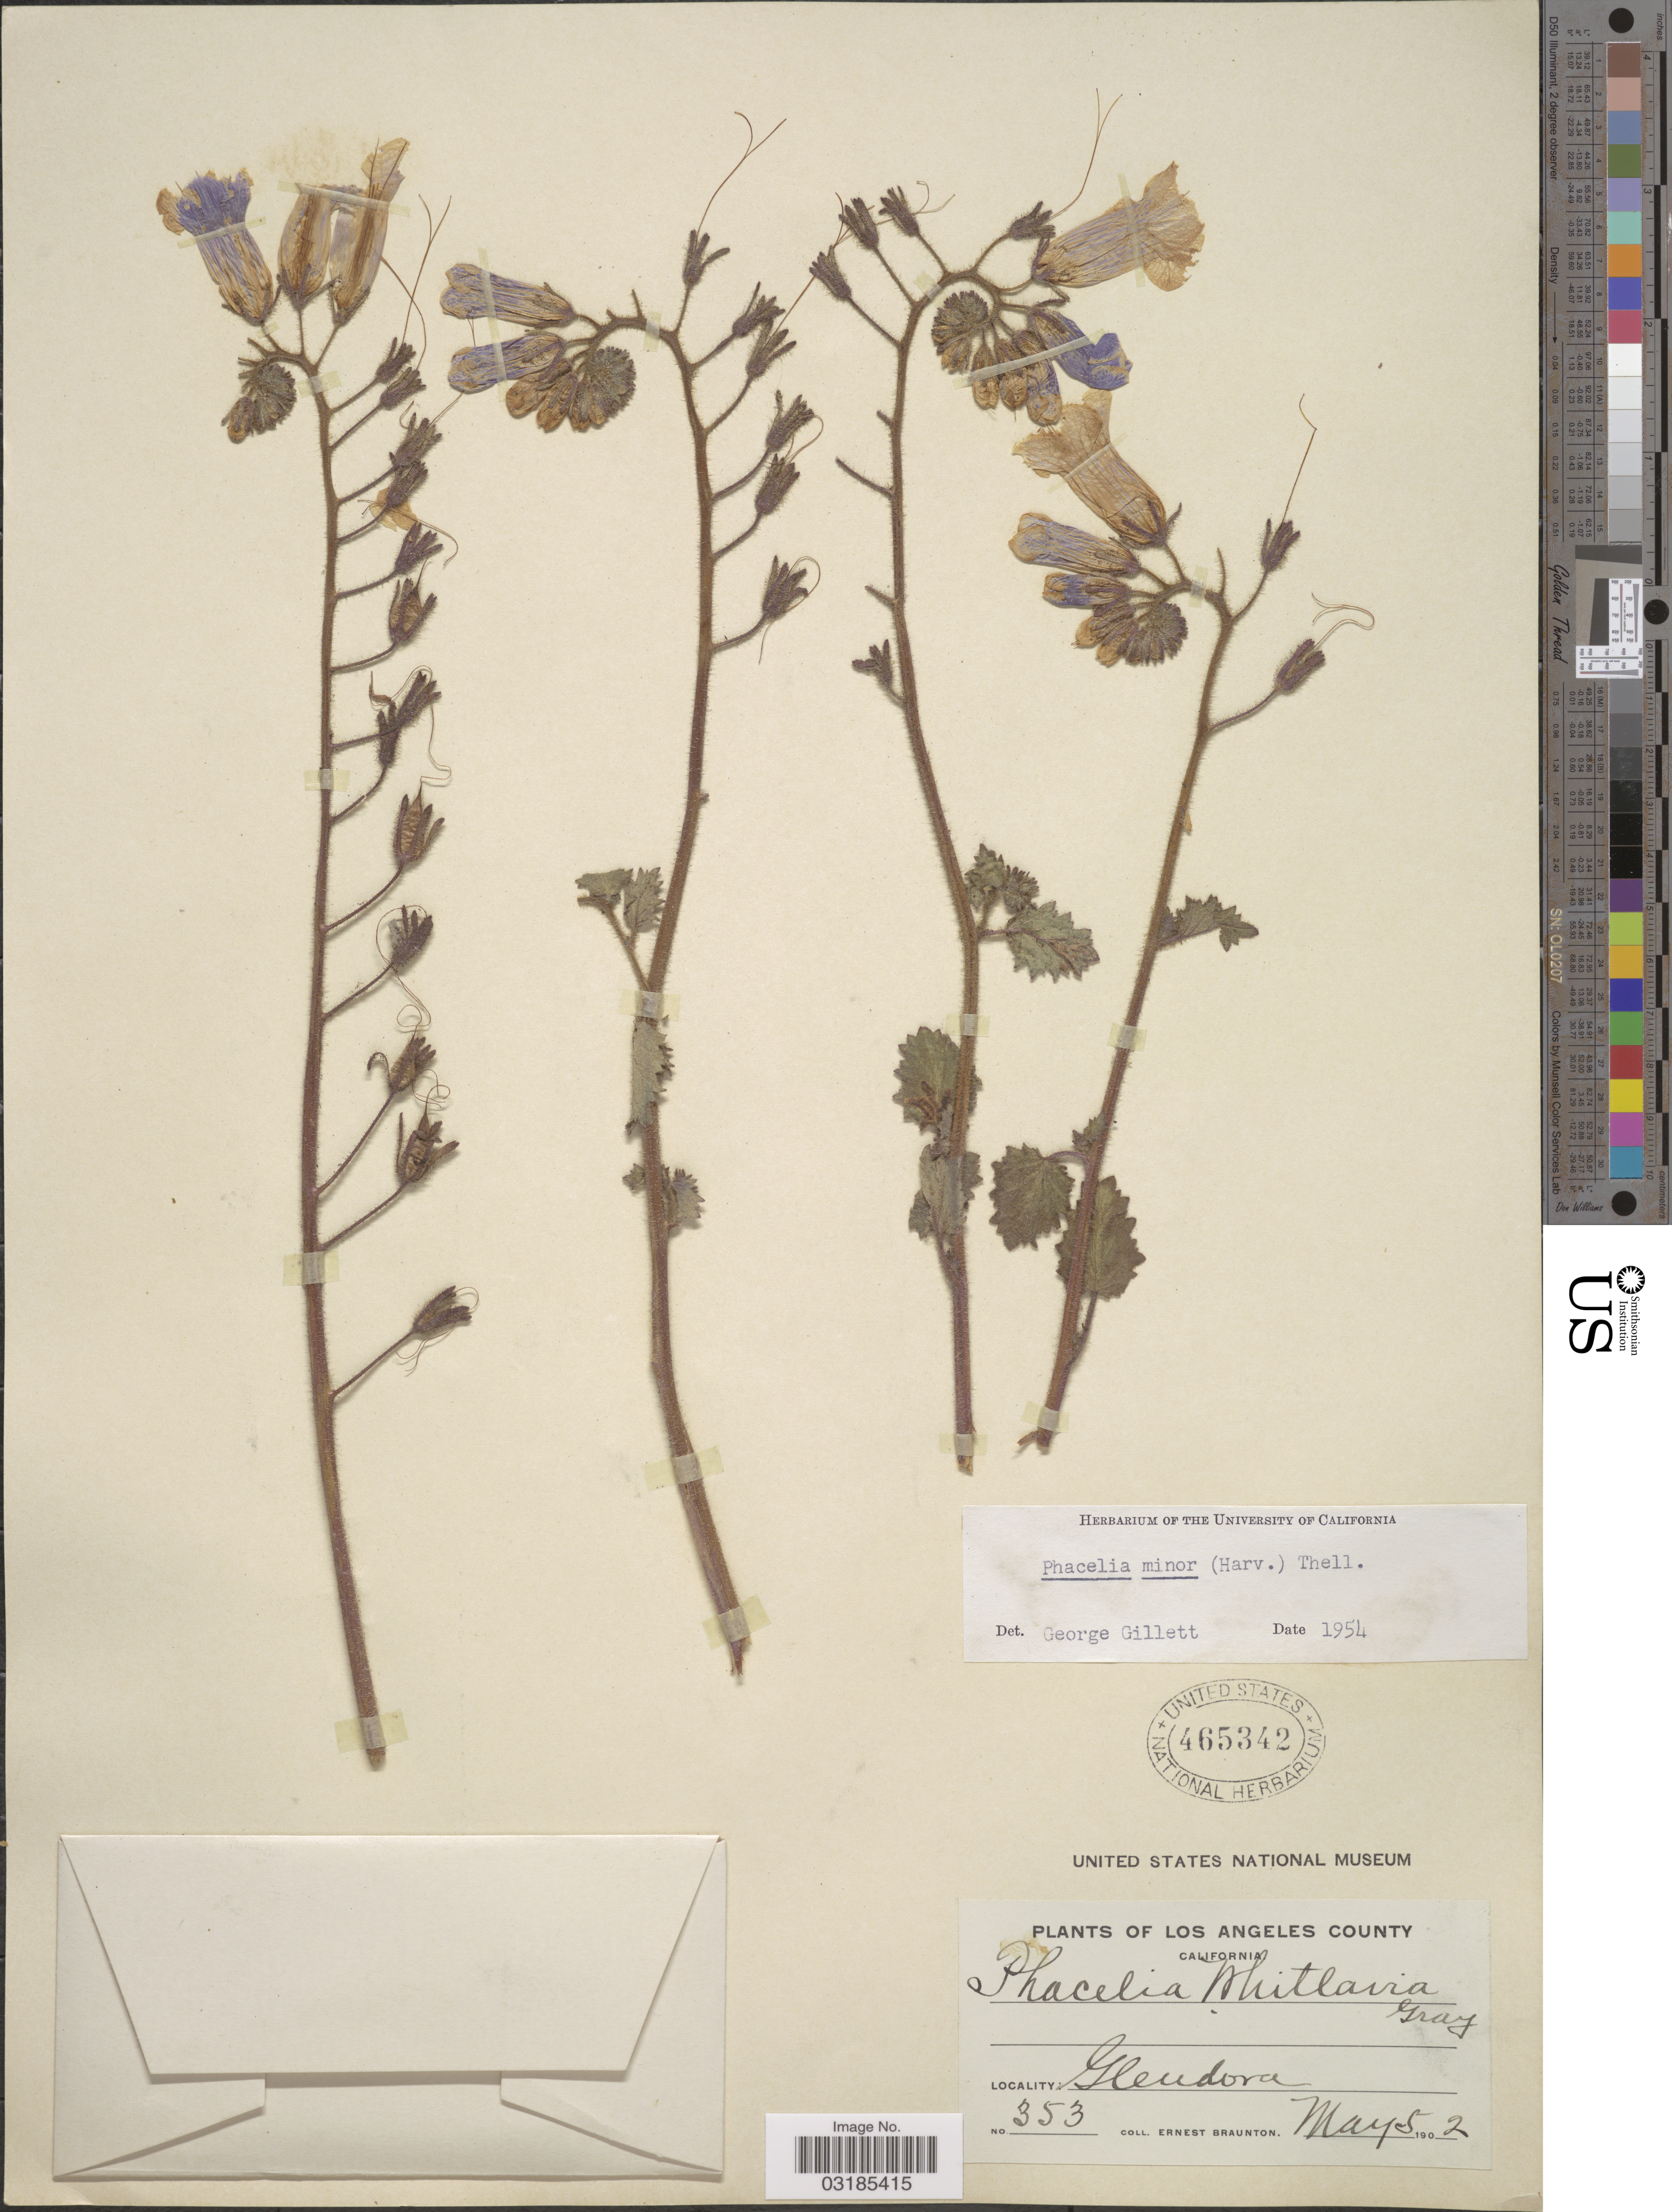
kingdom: Plantae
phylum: Tracheophyta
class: Magnoliopsida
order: Boraginales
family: Hydrophyllaceae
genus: Phacelia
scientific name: Phacelia minor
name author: (Harv.) Thell.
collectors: E. Braunton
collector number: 353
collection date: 1902-05-05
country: United States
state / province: California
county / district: Los Angeles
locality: Los Angeles County. Glendora.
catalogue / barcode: US 465342